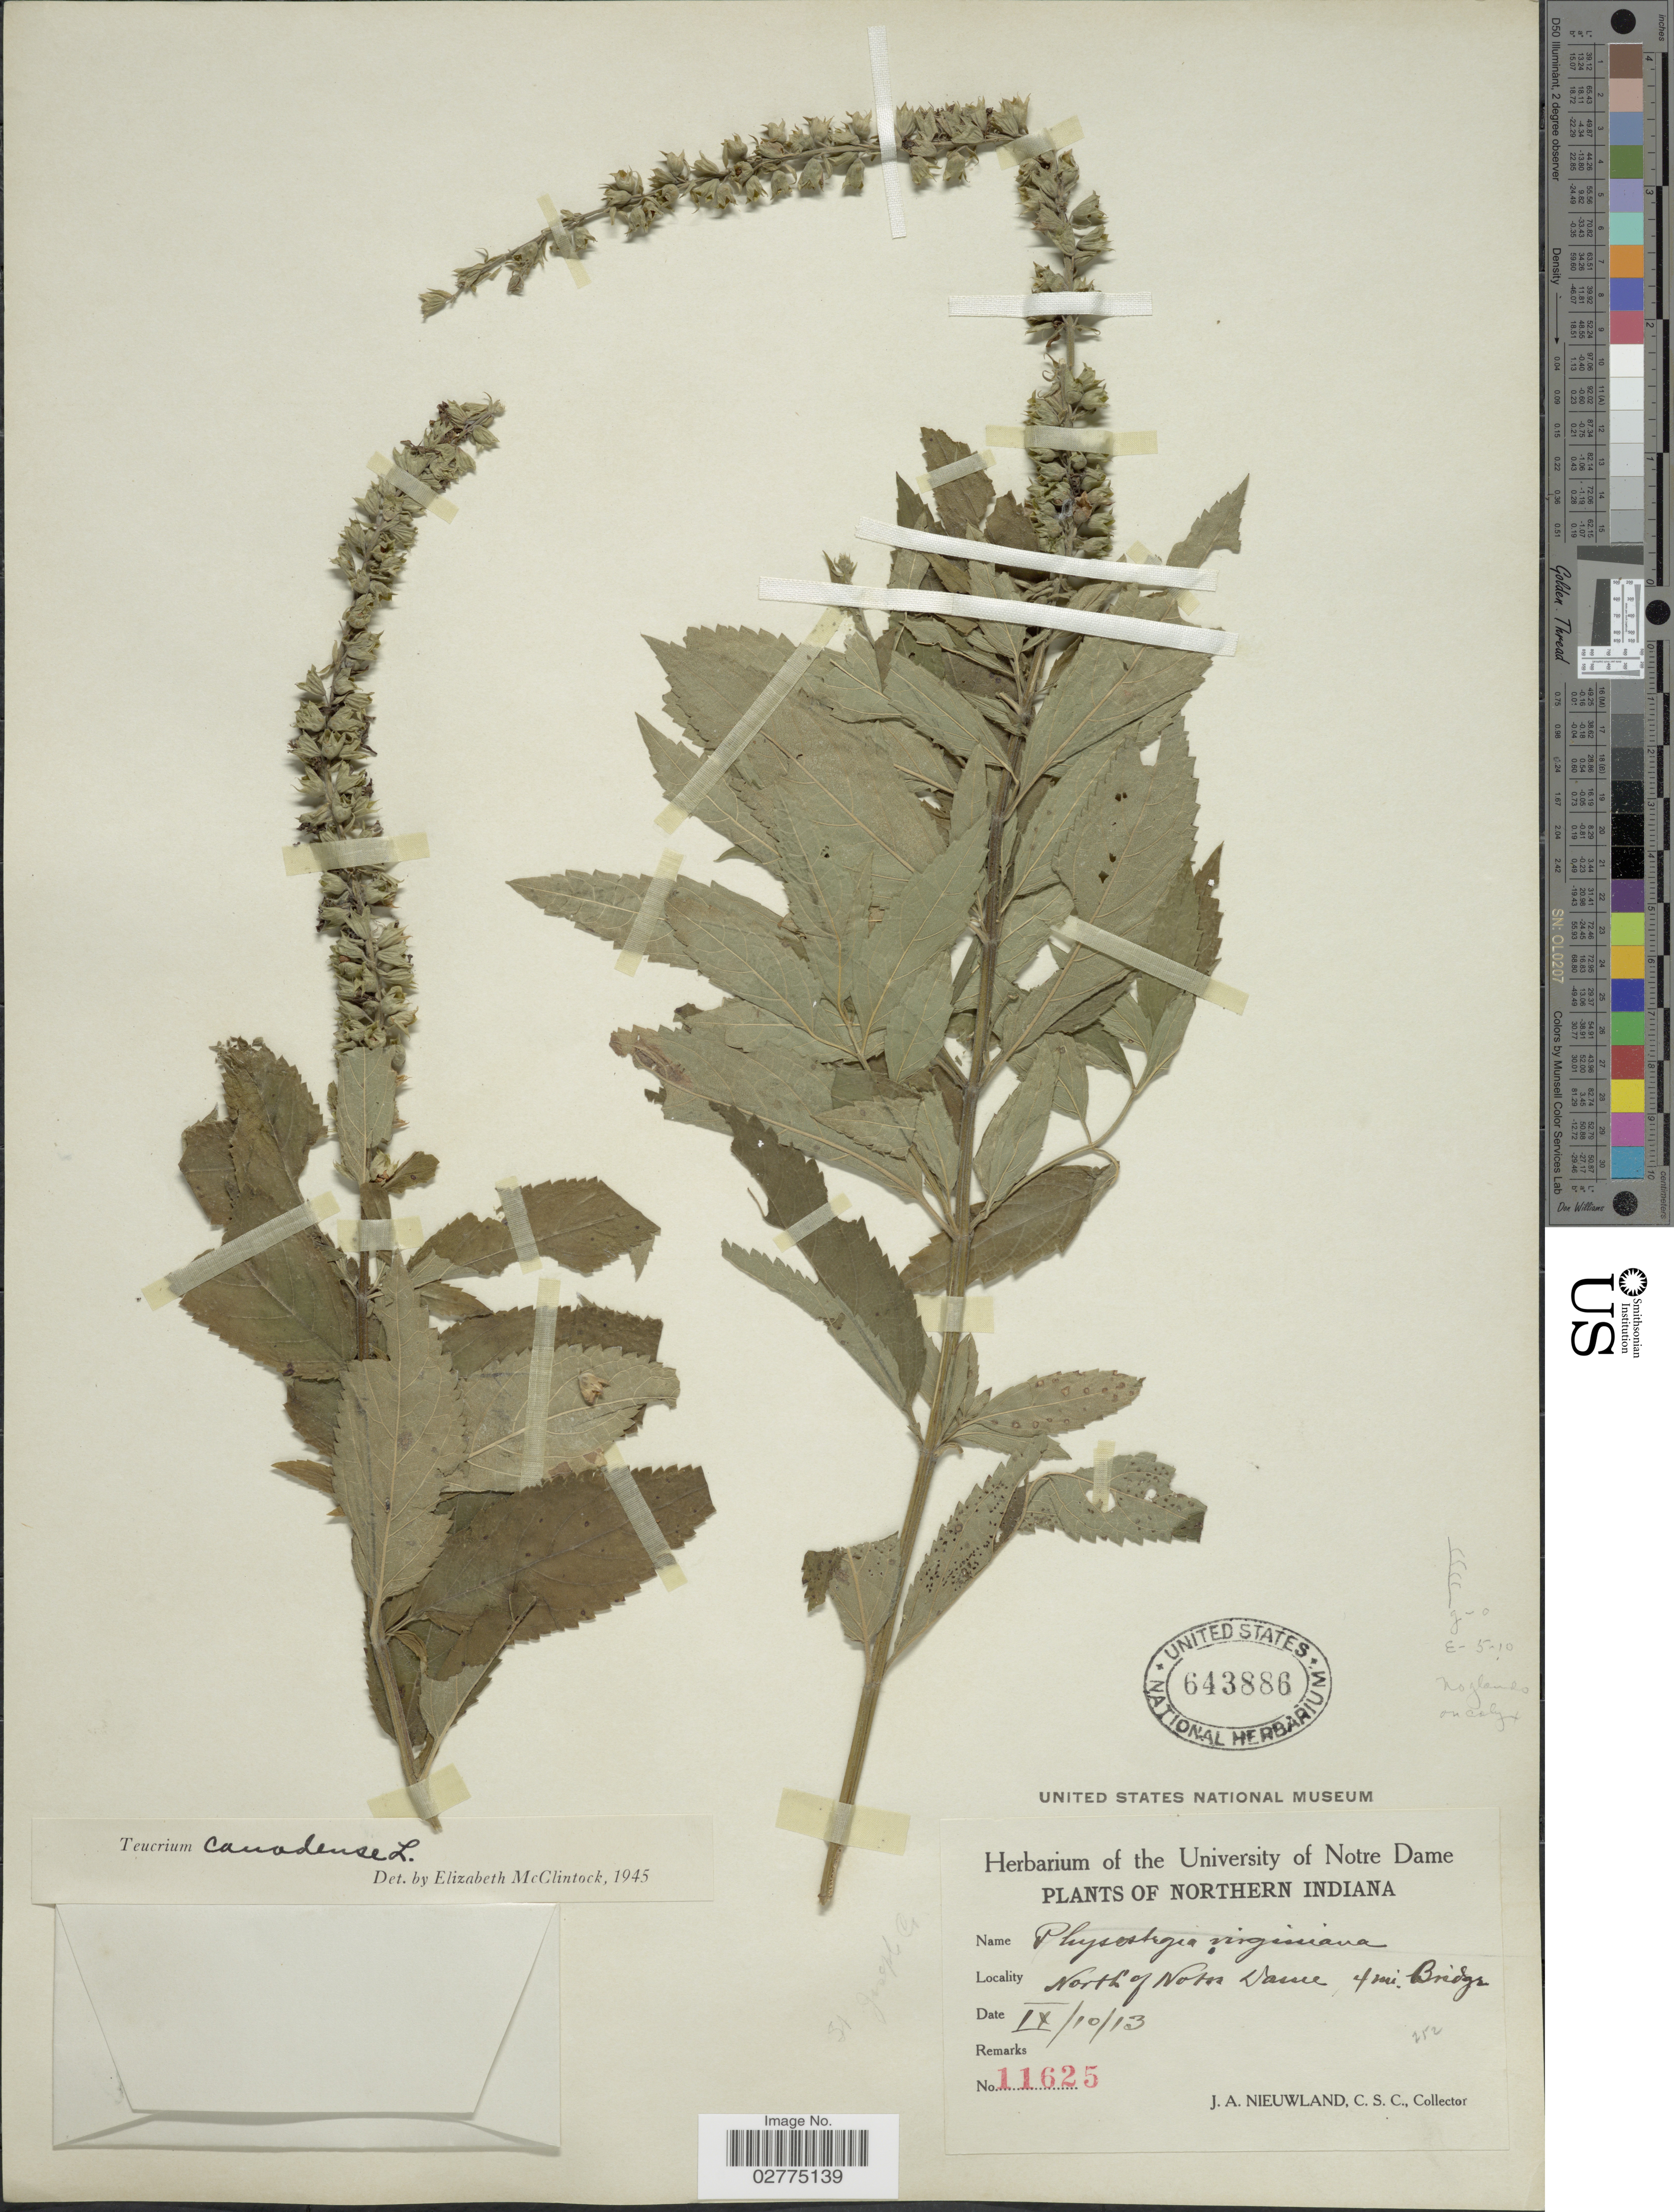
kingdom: Plantae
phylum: Tracheophyta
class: Magnoliopsida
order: Lamiales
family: Lamiaceae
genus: Teucrium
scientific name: Teucrium canadense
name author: L.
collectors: J. A. Nieuwland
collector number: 11625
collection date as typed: Transcribed d/m/y: 10/9/13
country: United States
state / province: Indiana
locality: Northern Indiana, North of Notre Dame 4 mi. Bridge.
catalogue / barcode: US 643886